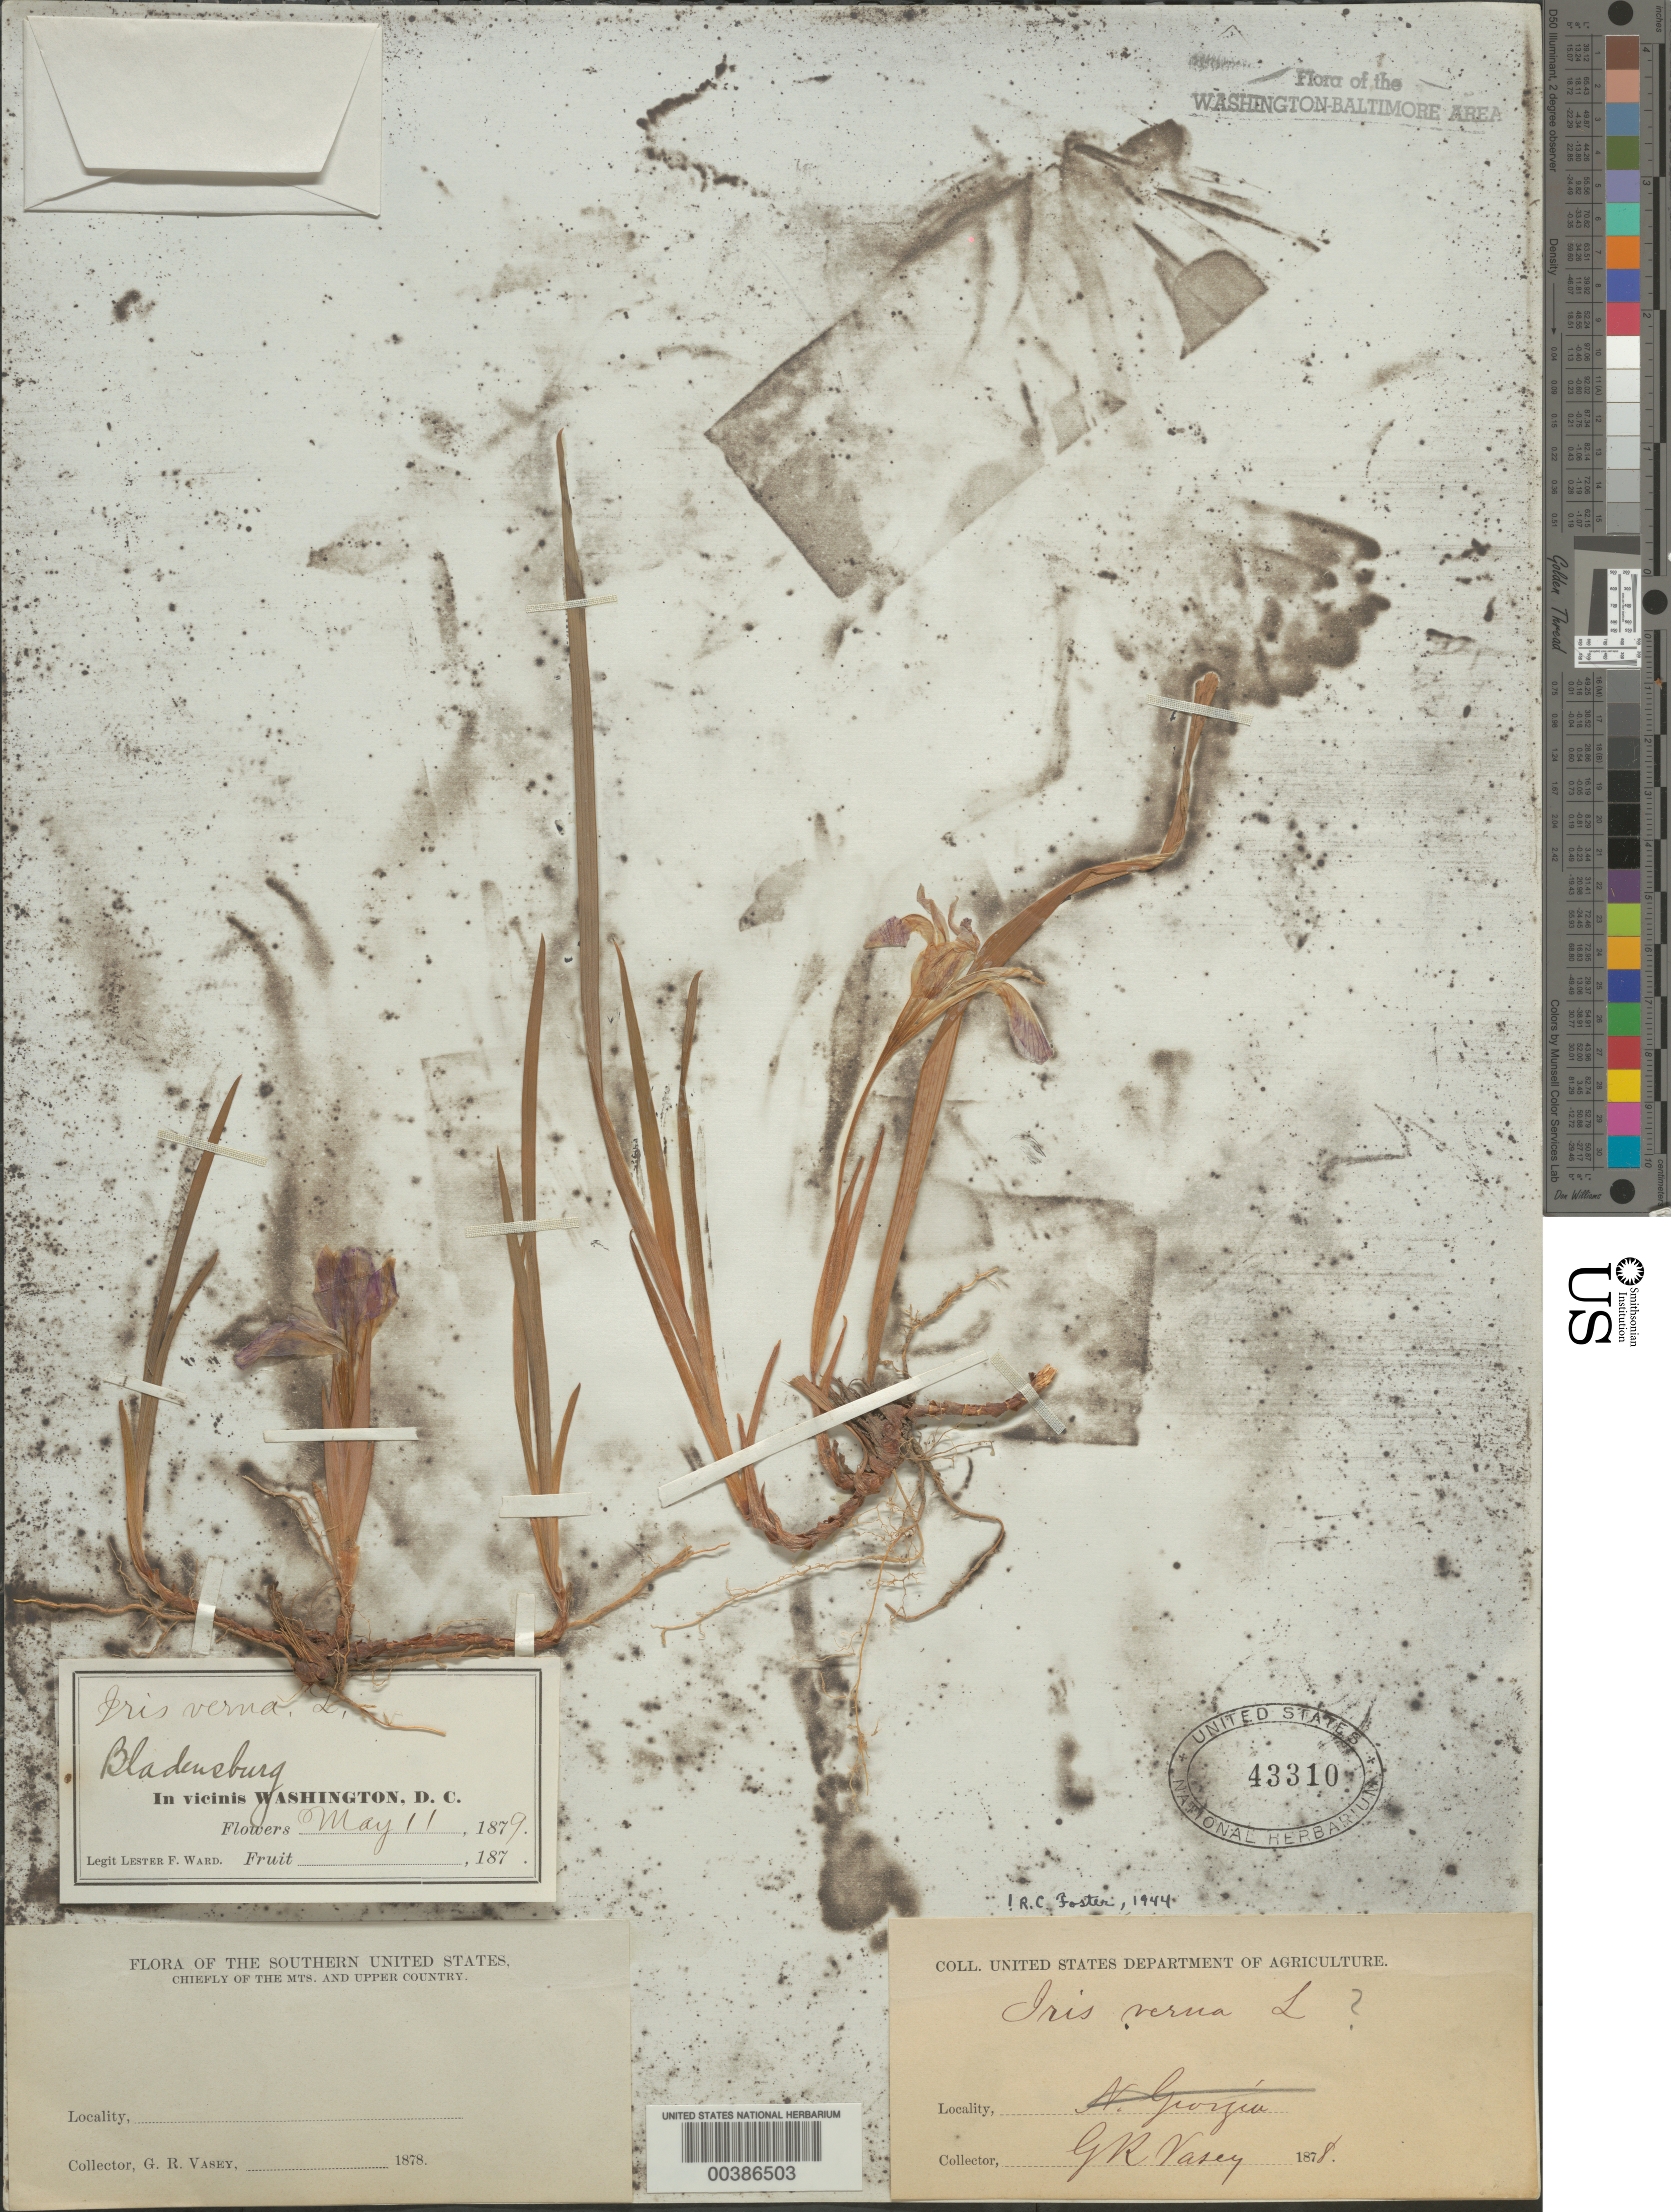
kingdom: Plantae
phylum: Tracheophyta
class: Liliopsida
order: Asparagales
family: Iridaceae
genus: Iris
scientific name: Iris verna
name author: L.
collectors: G. R. Vasey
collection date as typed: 1878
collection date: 1878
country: United States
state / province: Maryland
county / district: Prince George's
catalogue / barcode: US 43310